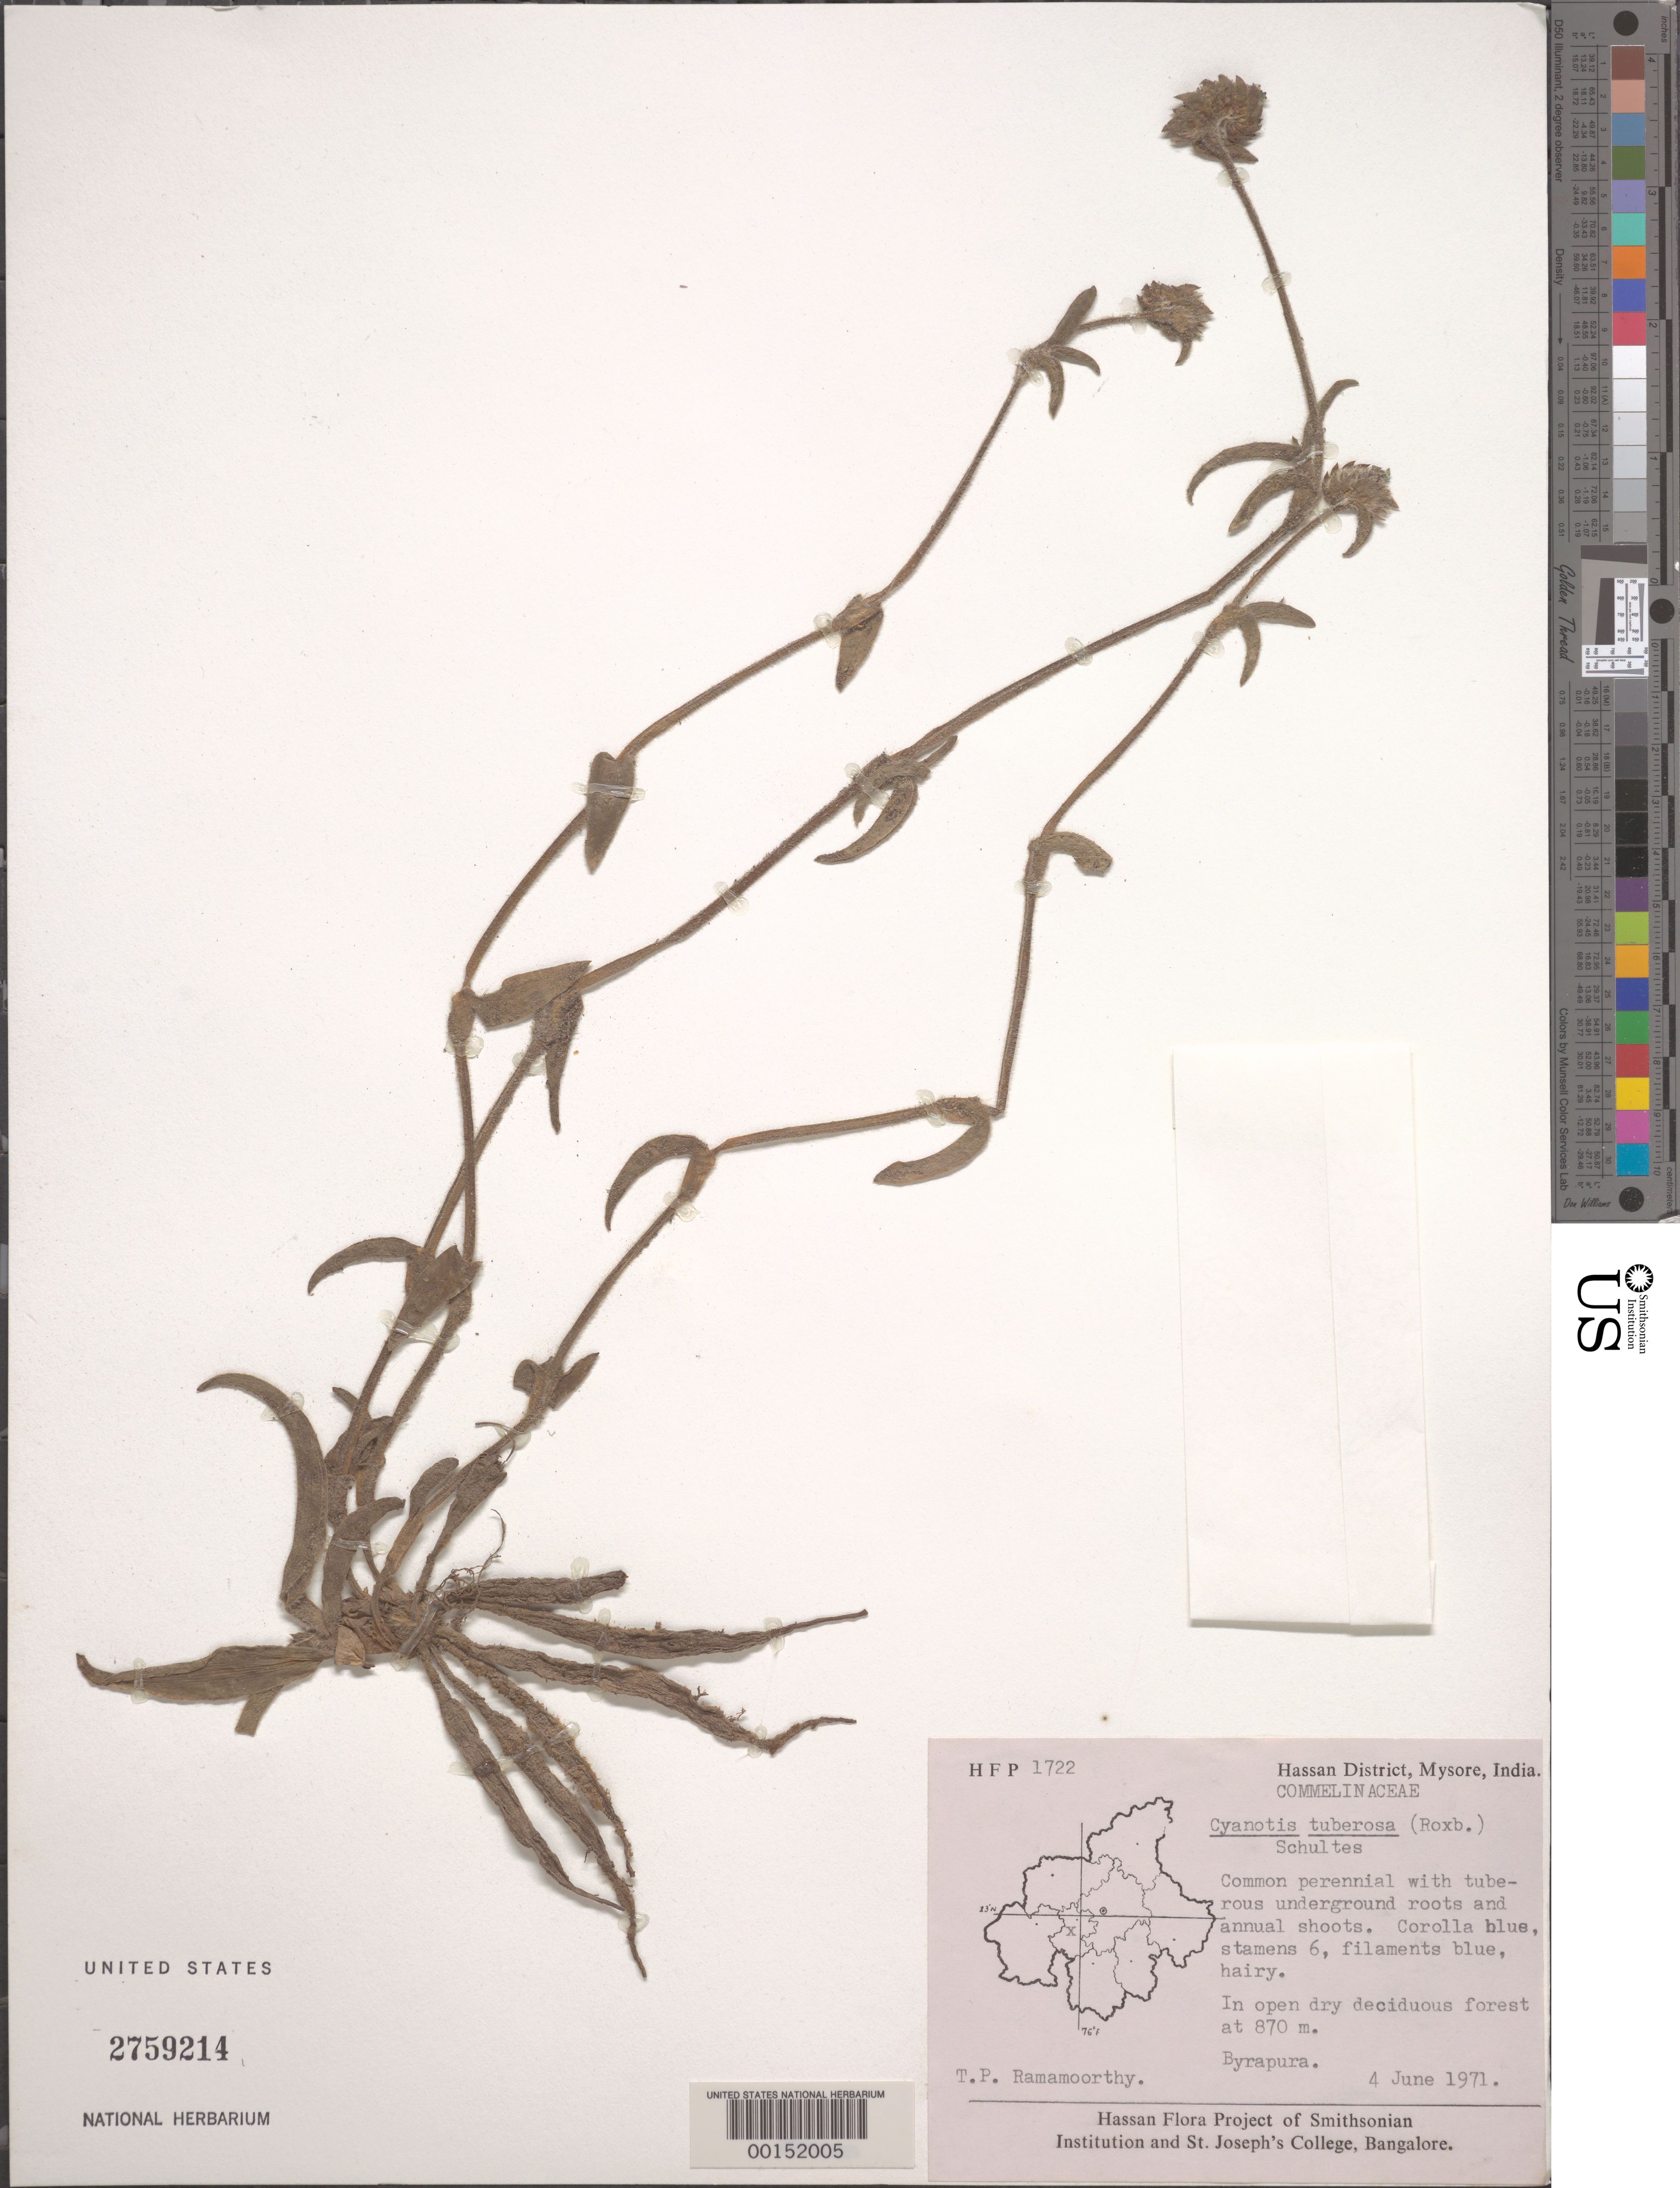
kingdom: Plantae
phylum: Tracheophyta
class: Liliopsida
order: Commelinales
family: Commelinaceae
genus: Cyanotis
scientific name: Cyanotis tuberosa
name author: (Roxb.) Schult. & Schult. f.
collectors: T. P. Ramamoorthy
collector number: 1722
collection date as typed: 04 Jun 1971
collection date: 1971-06-04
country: India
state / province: Karnataka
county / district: Hassan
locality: Byrapura, mysore state [mysore state = karnataka.]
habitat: Dry, open area in deciduous forest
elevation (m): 870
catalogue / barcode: US 2759214